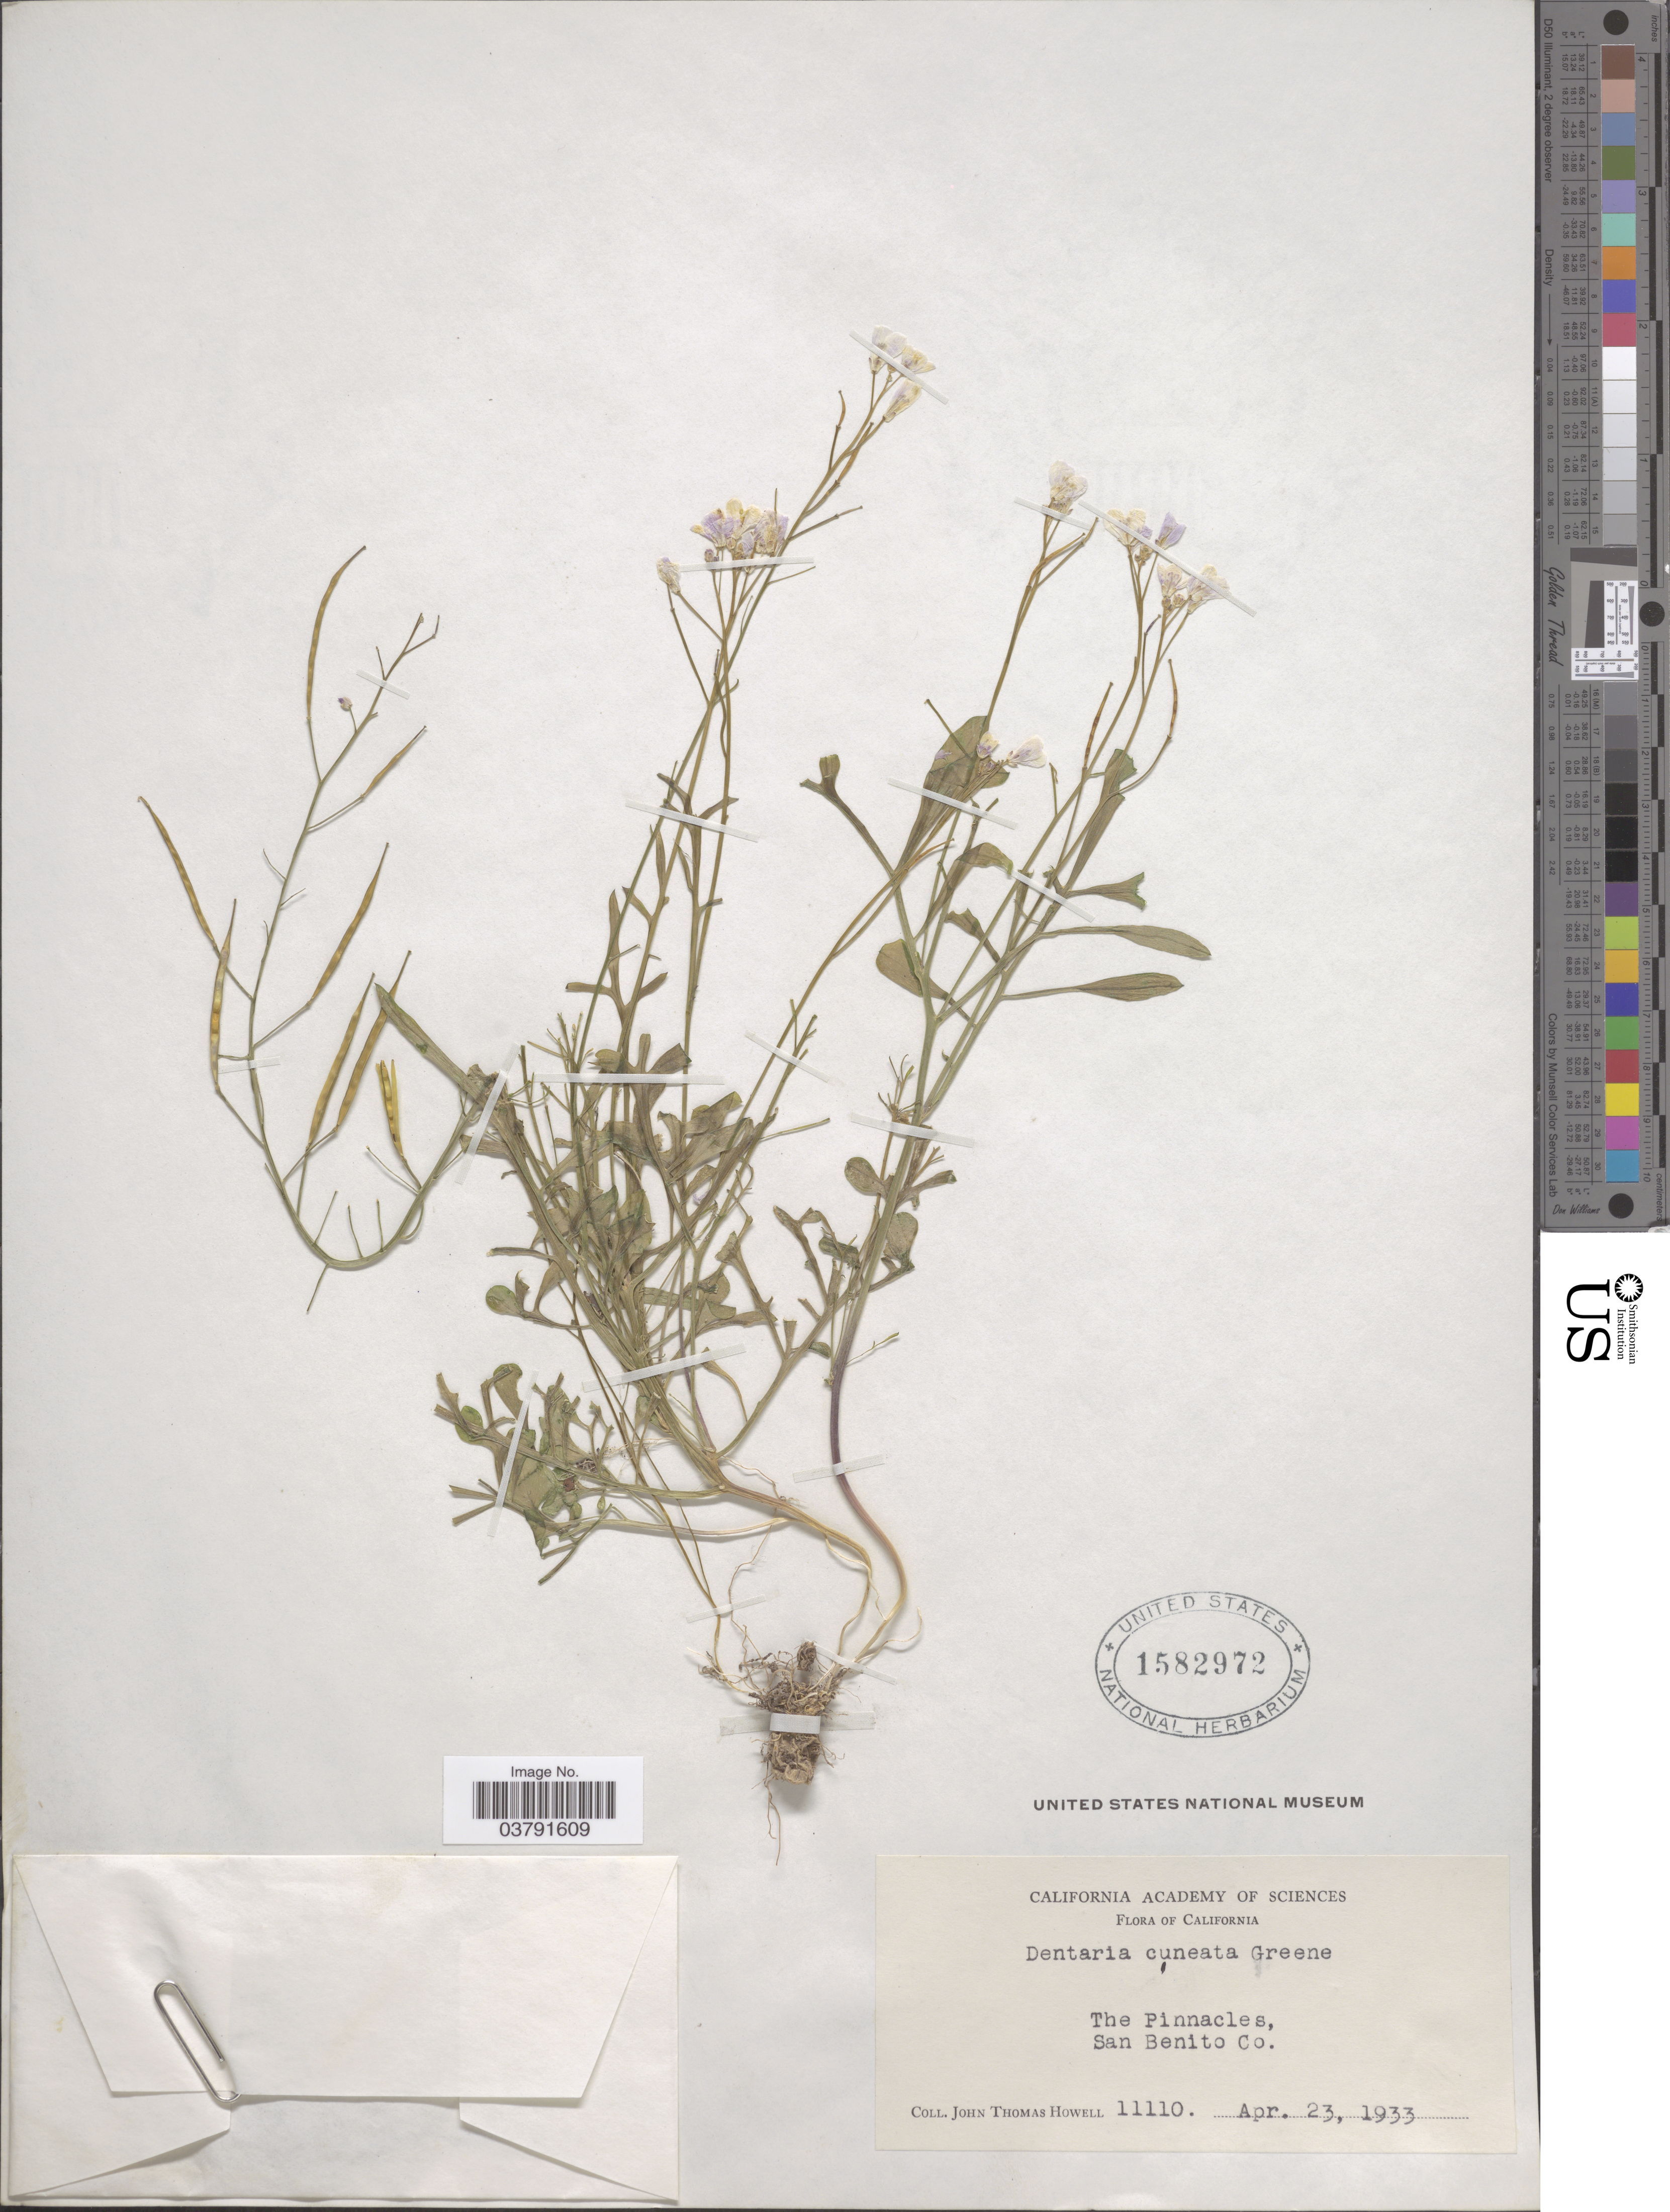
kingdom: Plantae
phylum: Tracheophyta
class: Magnoliopsida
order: Brassicales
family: Brassicaceae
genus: Dentaria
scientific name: Dentaria californica var. cuneata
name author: (Greene) Detling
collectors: J. T. Howell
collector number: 11110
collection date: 1933-04-23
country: United States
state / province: California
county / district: San Benito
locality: The Pinnacles, San Benito Co.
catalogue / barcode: US 1582972